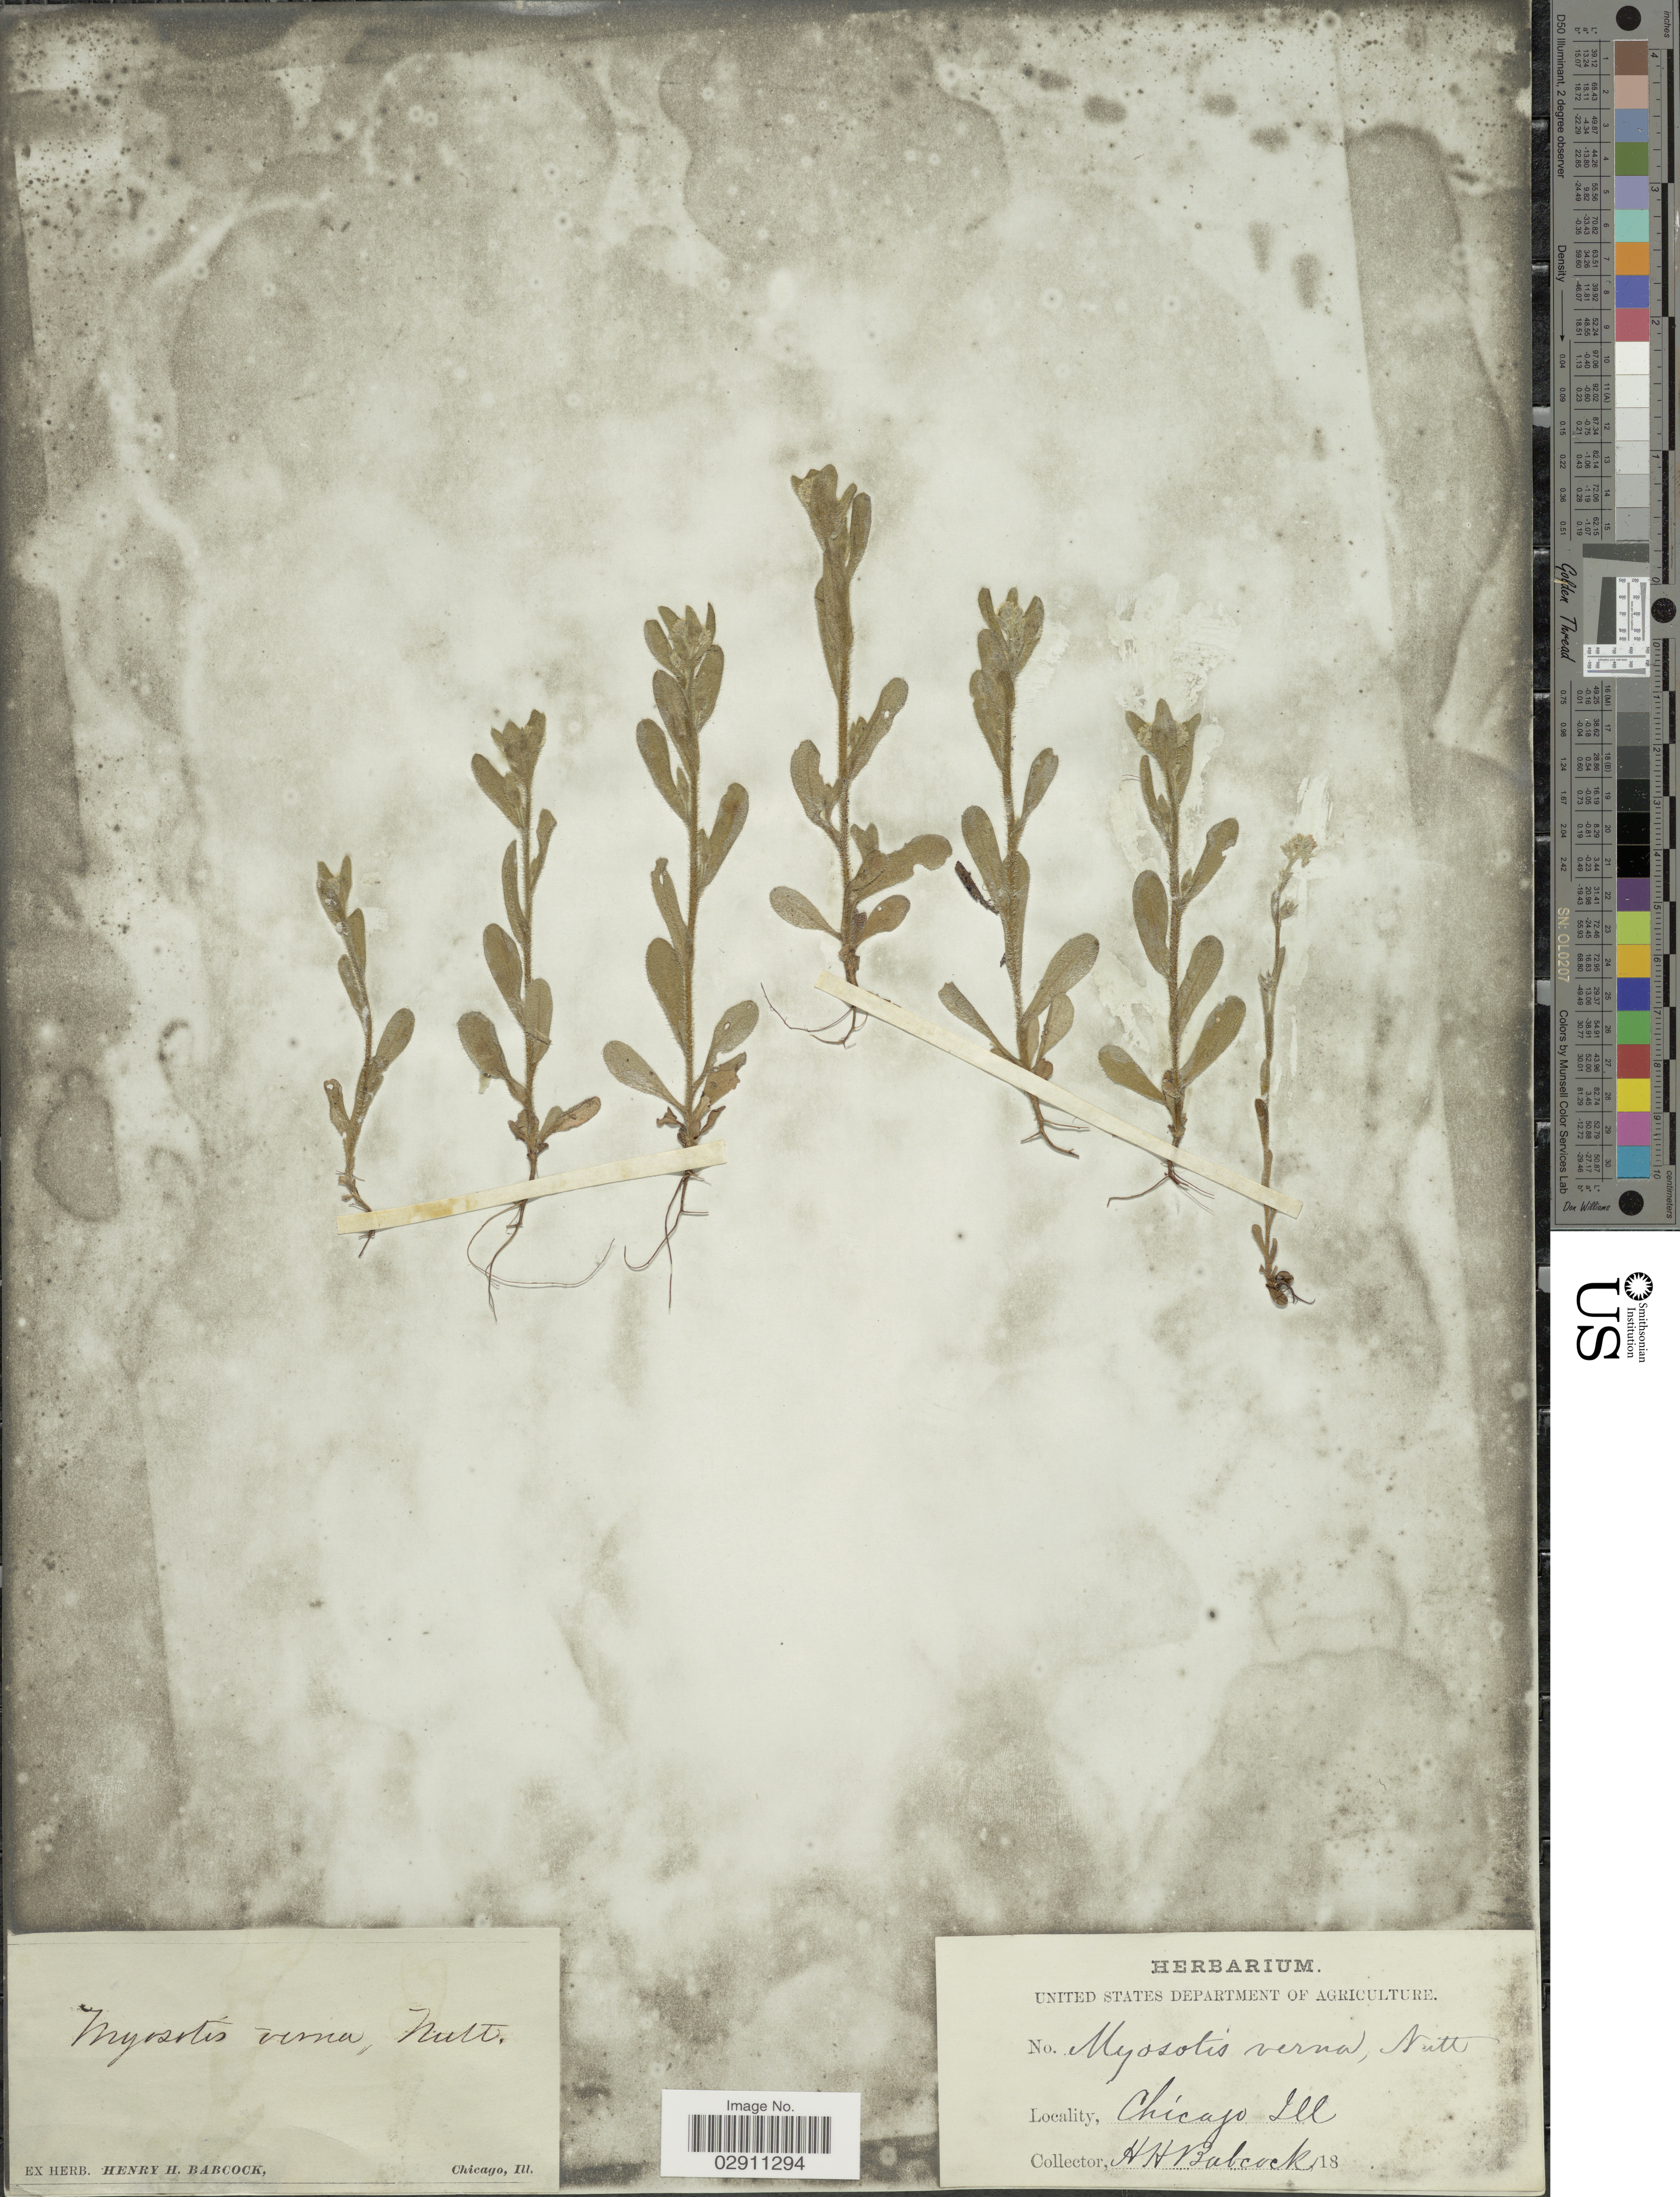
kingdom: Plantae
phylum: Tracheophyta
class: Magnoliopsida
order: Boraginales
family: Boraginaceae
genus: Myosotis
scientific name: Myosotis verna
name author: Nutt.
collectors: H. Babcock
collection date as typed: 18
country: United States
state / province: Illinois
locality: Chicago.